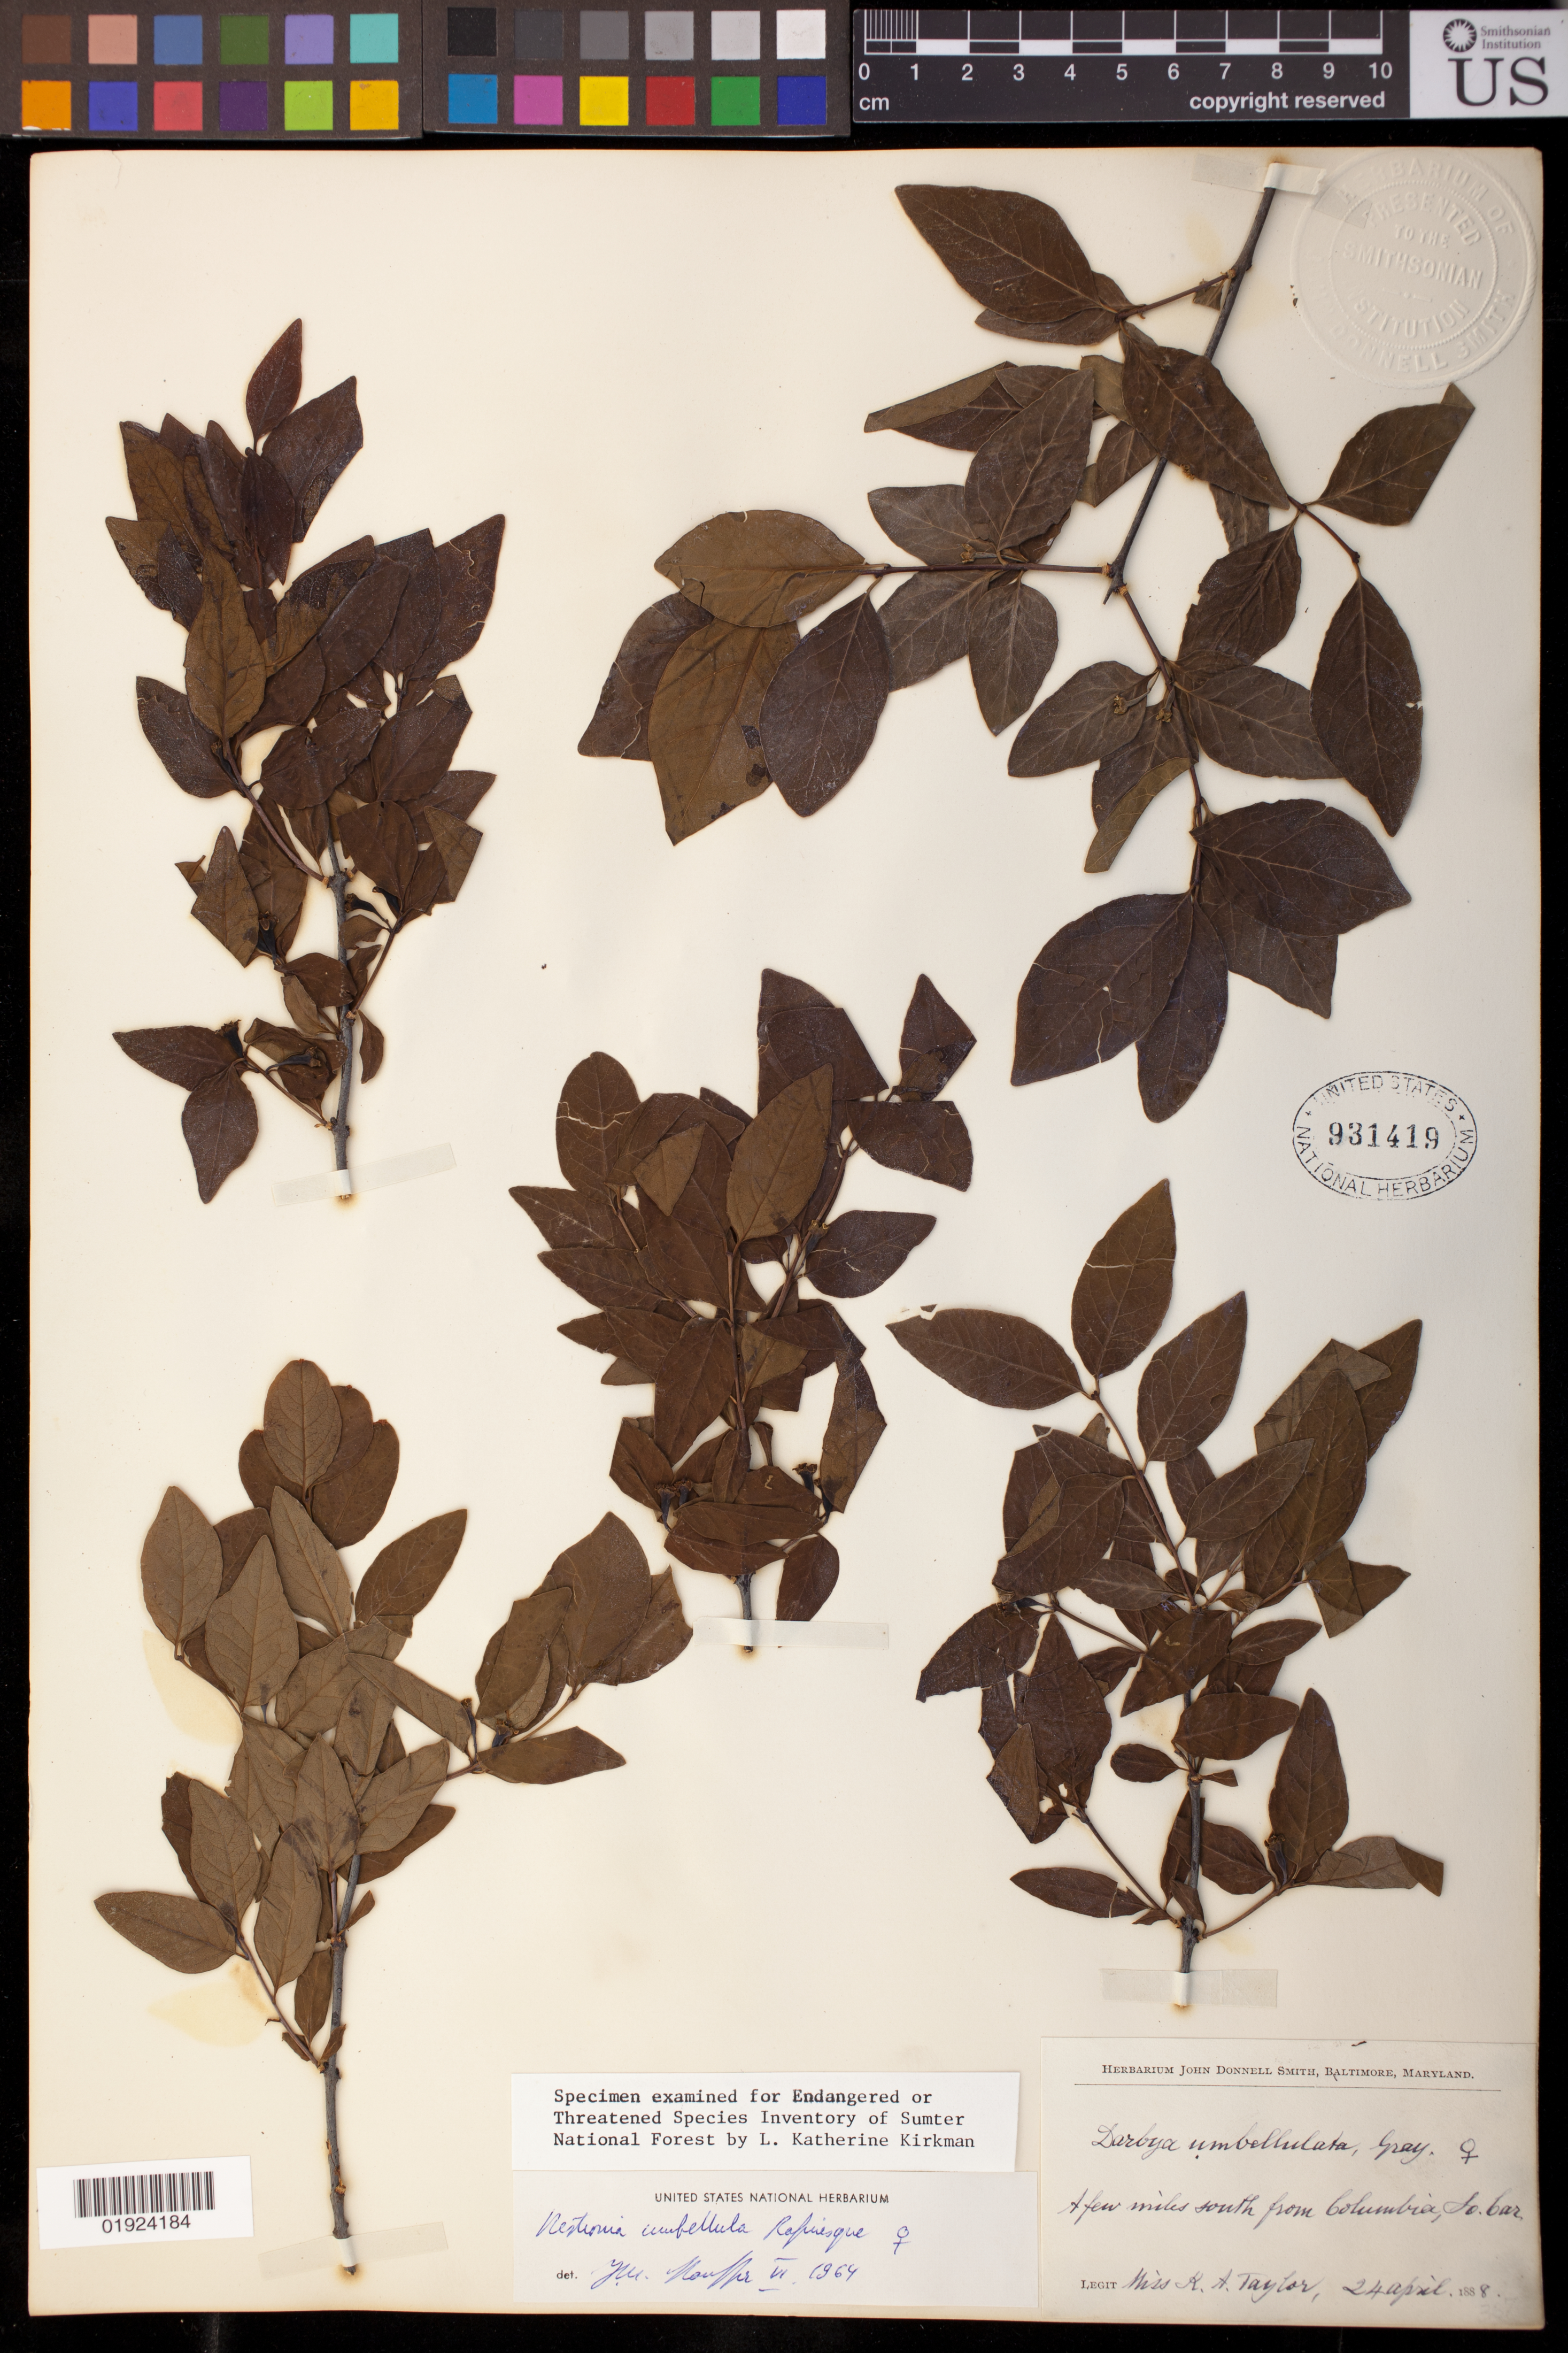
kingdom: Plantae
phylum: Tracheophyta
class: Magnoliopsida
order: Santalales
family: Santalaceae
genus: Nestronia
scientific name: Nestronia umbellula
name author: Raf.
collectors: K. A. Taylor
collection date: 1888-04-24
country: United States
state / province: South Carolina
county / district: Richland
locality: A few miles south from Columbia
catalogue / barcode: US 931419